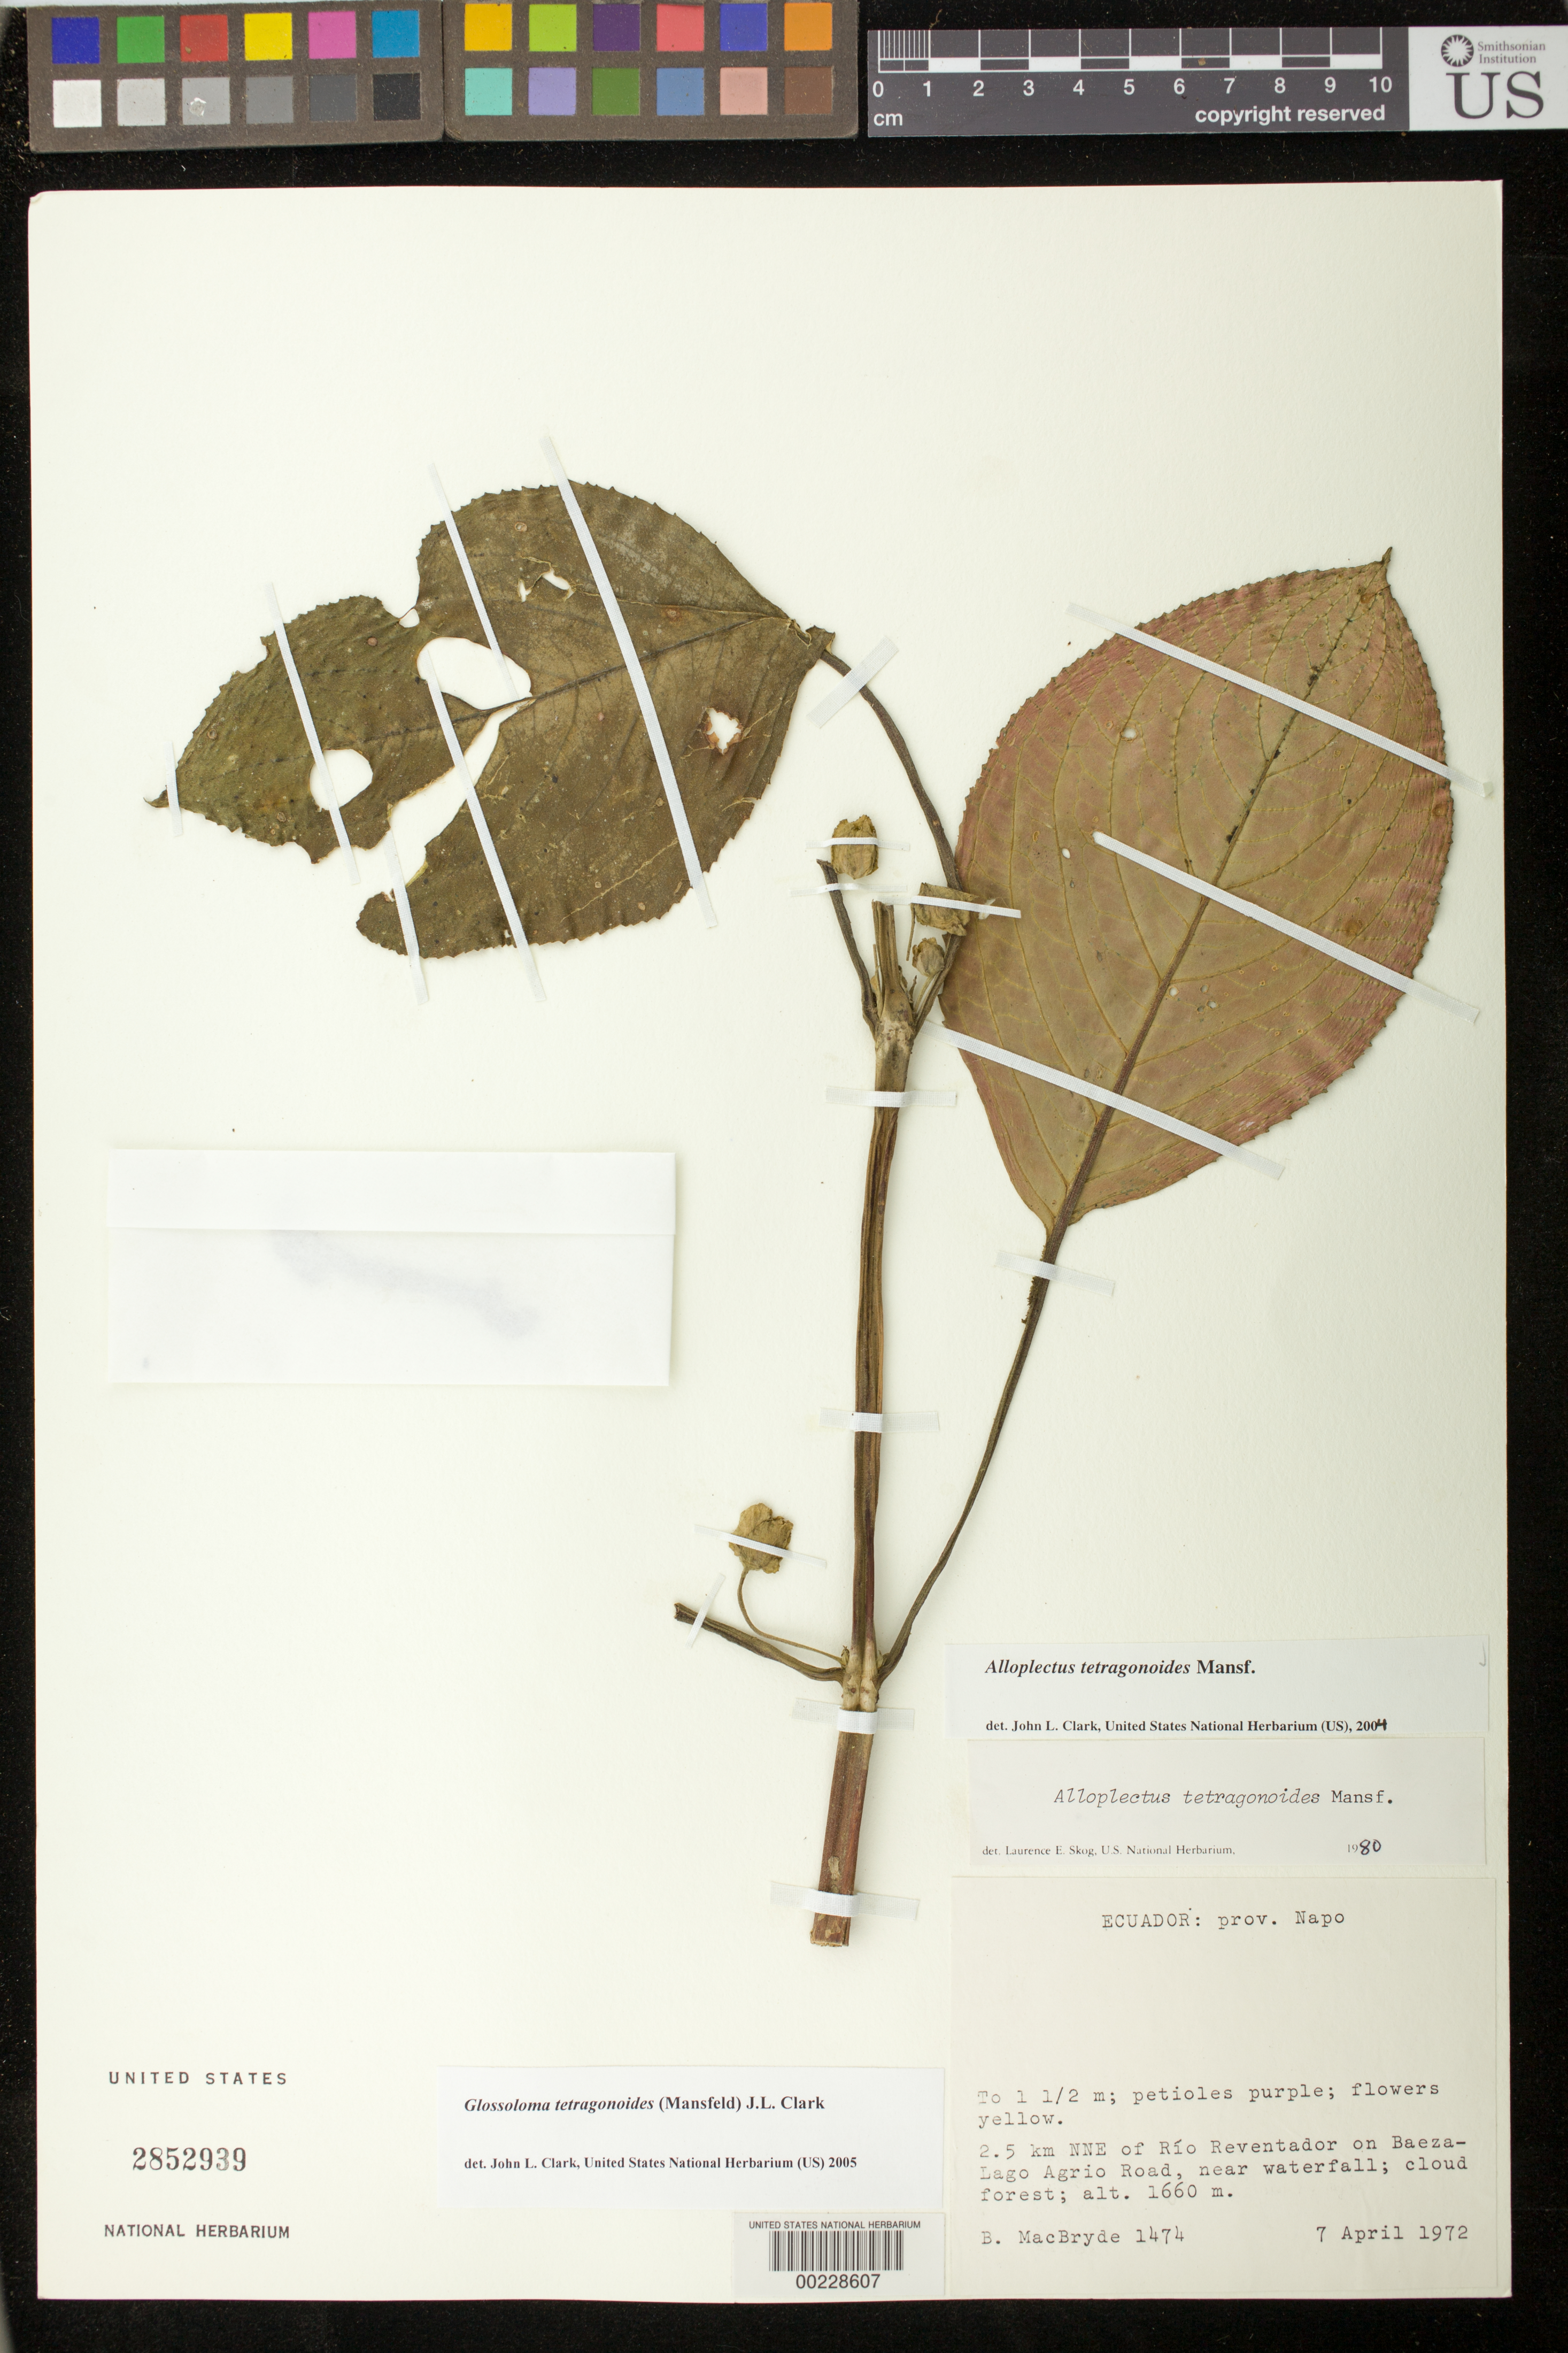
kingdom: Plantae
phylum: Tracheophyta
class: Magnoliopsida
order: Lamiales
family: Gesneriaceae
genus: Glossoloma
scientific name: Glossoloma tetragonoides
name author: (Mansf.) J.L. Clark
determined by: Skog, Laurence E.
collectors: B. MacBryde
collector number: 1474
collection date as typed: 07 Apr 1972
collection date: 1972-04-07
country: Ecuador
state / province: Sucumbíos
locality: Napo.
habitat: Cloud forest, near waterfall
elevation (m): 1660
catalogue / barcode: US 2852939